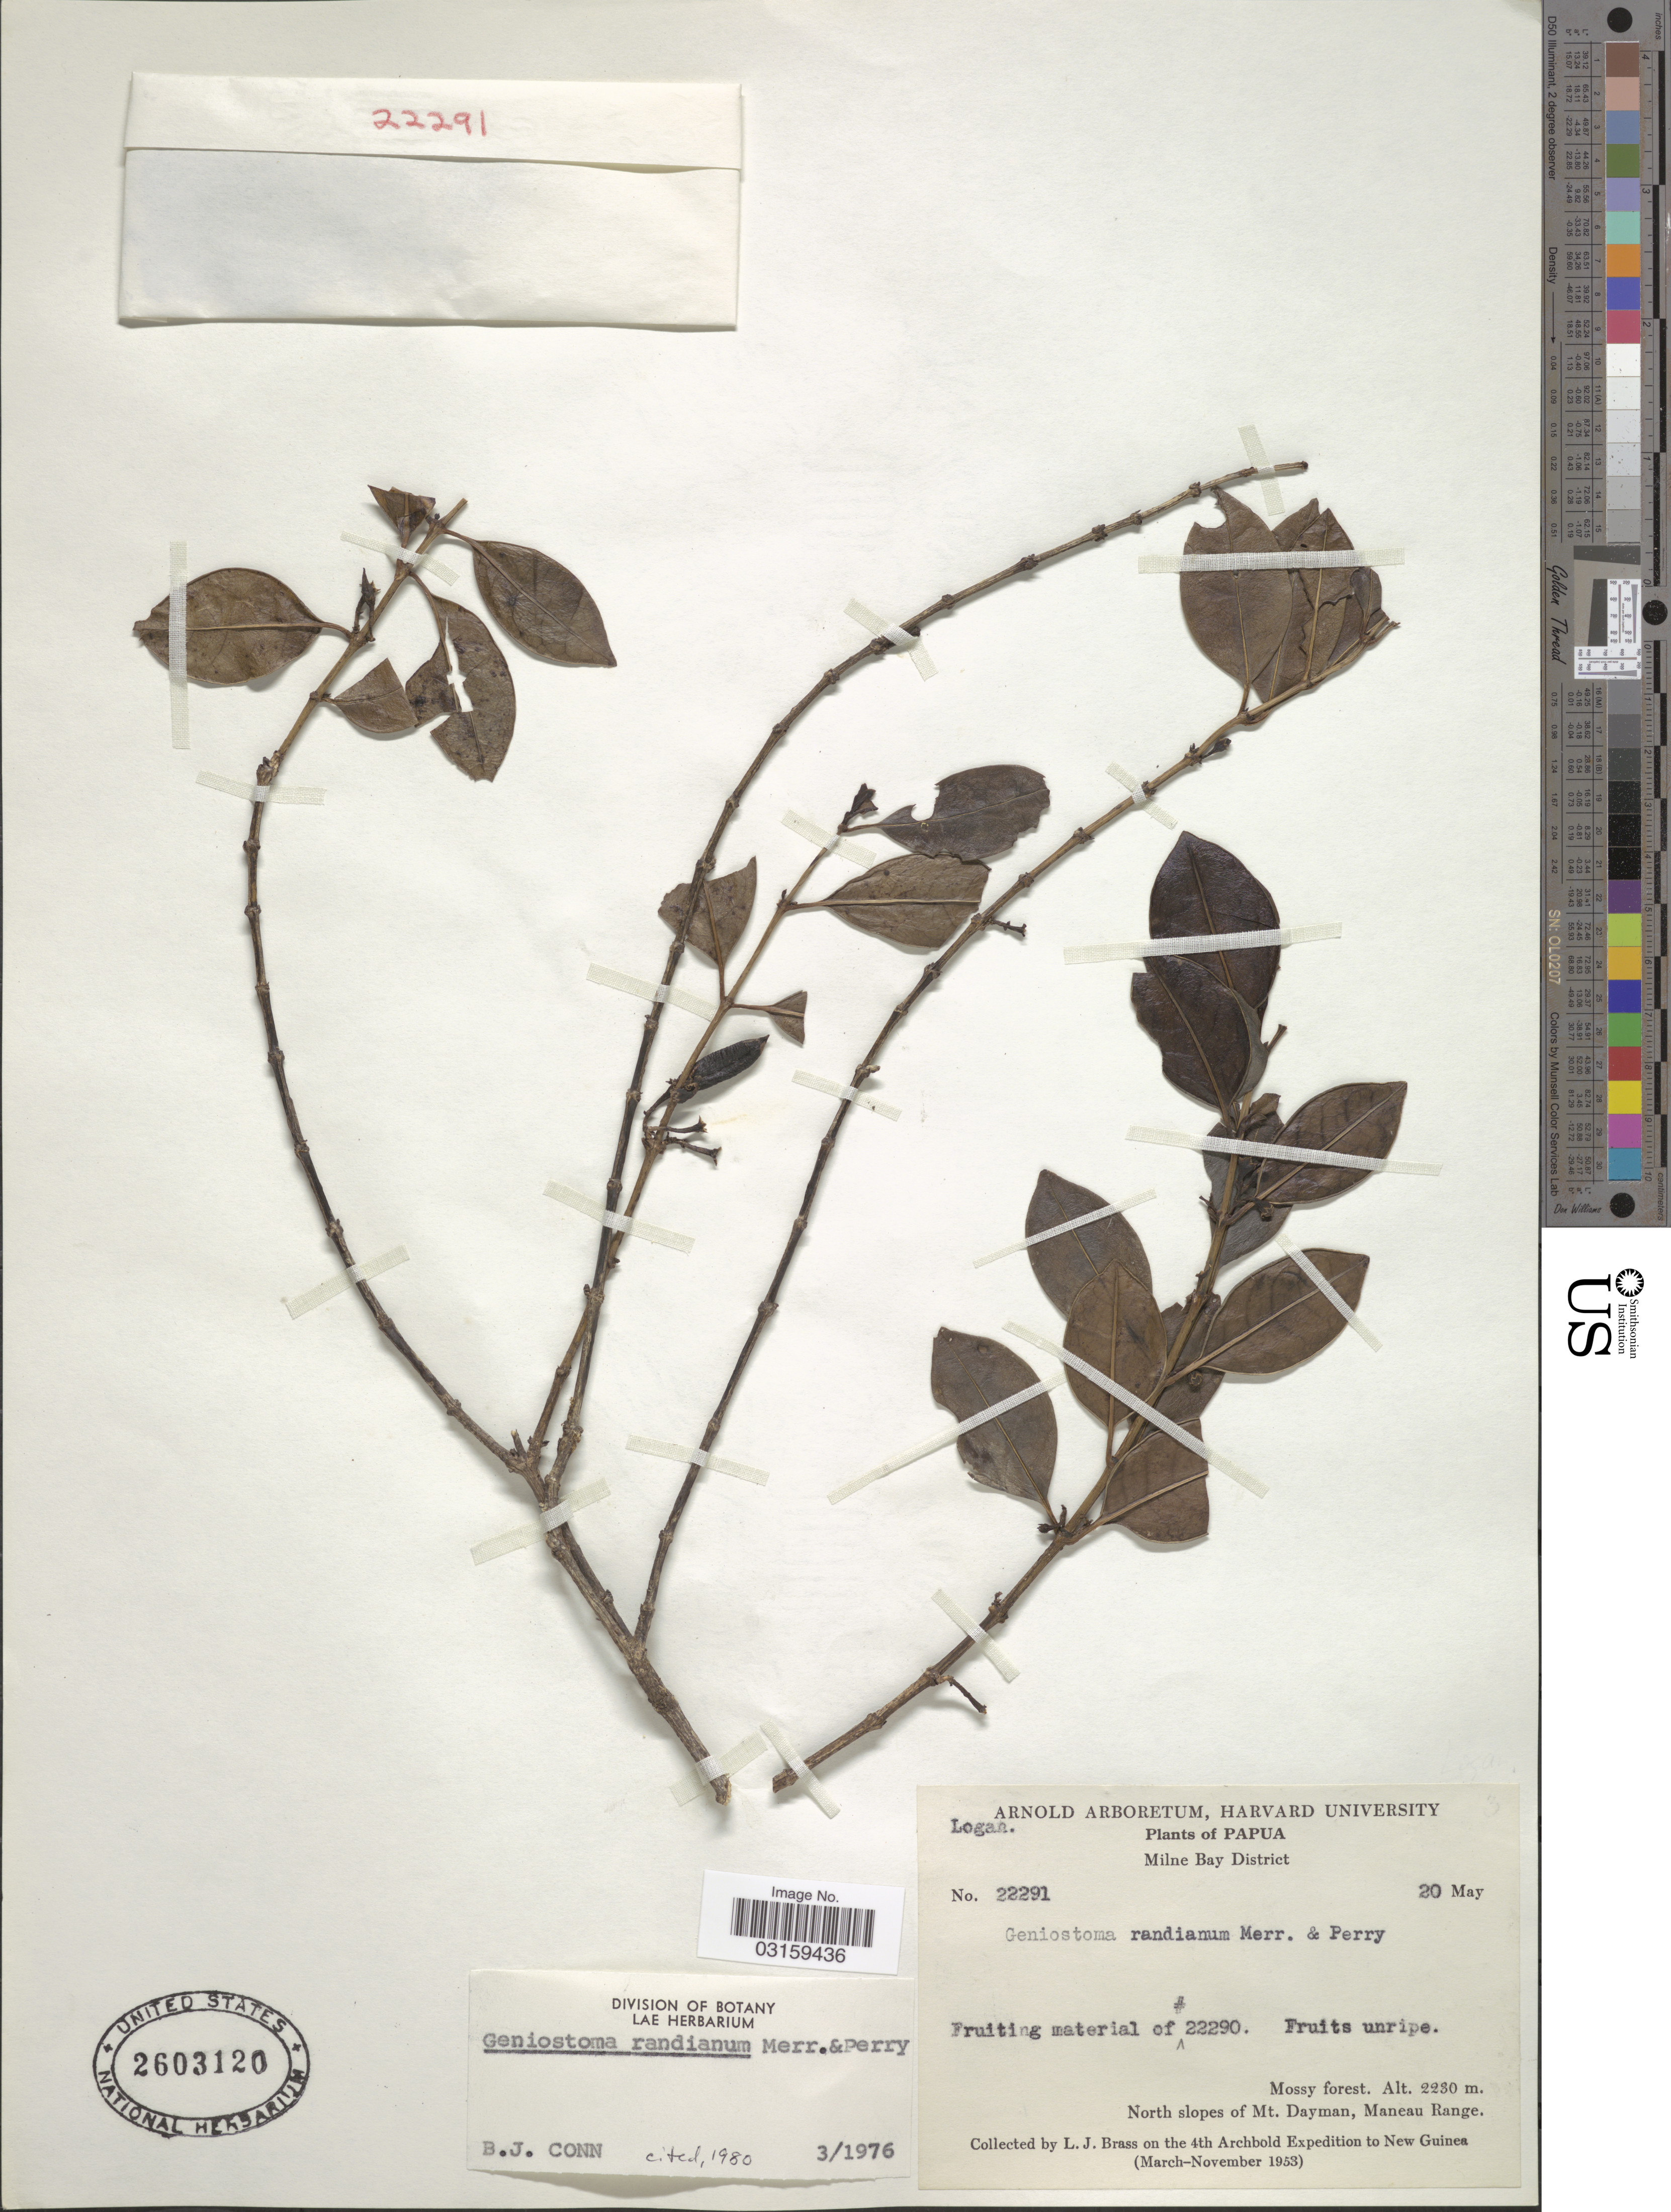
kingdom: Plantae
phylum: Tracheophyta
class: Magnoliopsida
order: Gentianales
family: Loganiaceae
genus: Geniostoma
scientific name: Geniostoma randianum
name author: Merr. & L.M. Perry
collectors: L. J. Brass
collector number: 22291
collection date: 1953-05-20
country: Papua New Guinea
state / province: Milne Bay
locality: Papua. Milne Bay District. North slopes of Mt. Dayman, Maneau Range. New Guinea.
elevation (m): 2230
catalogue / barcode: US 2603120